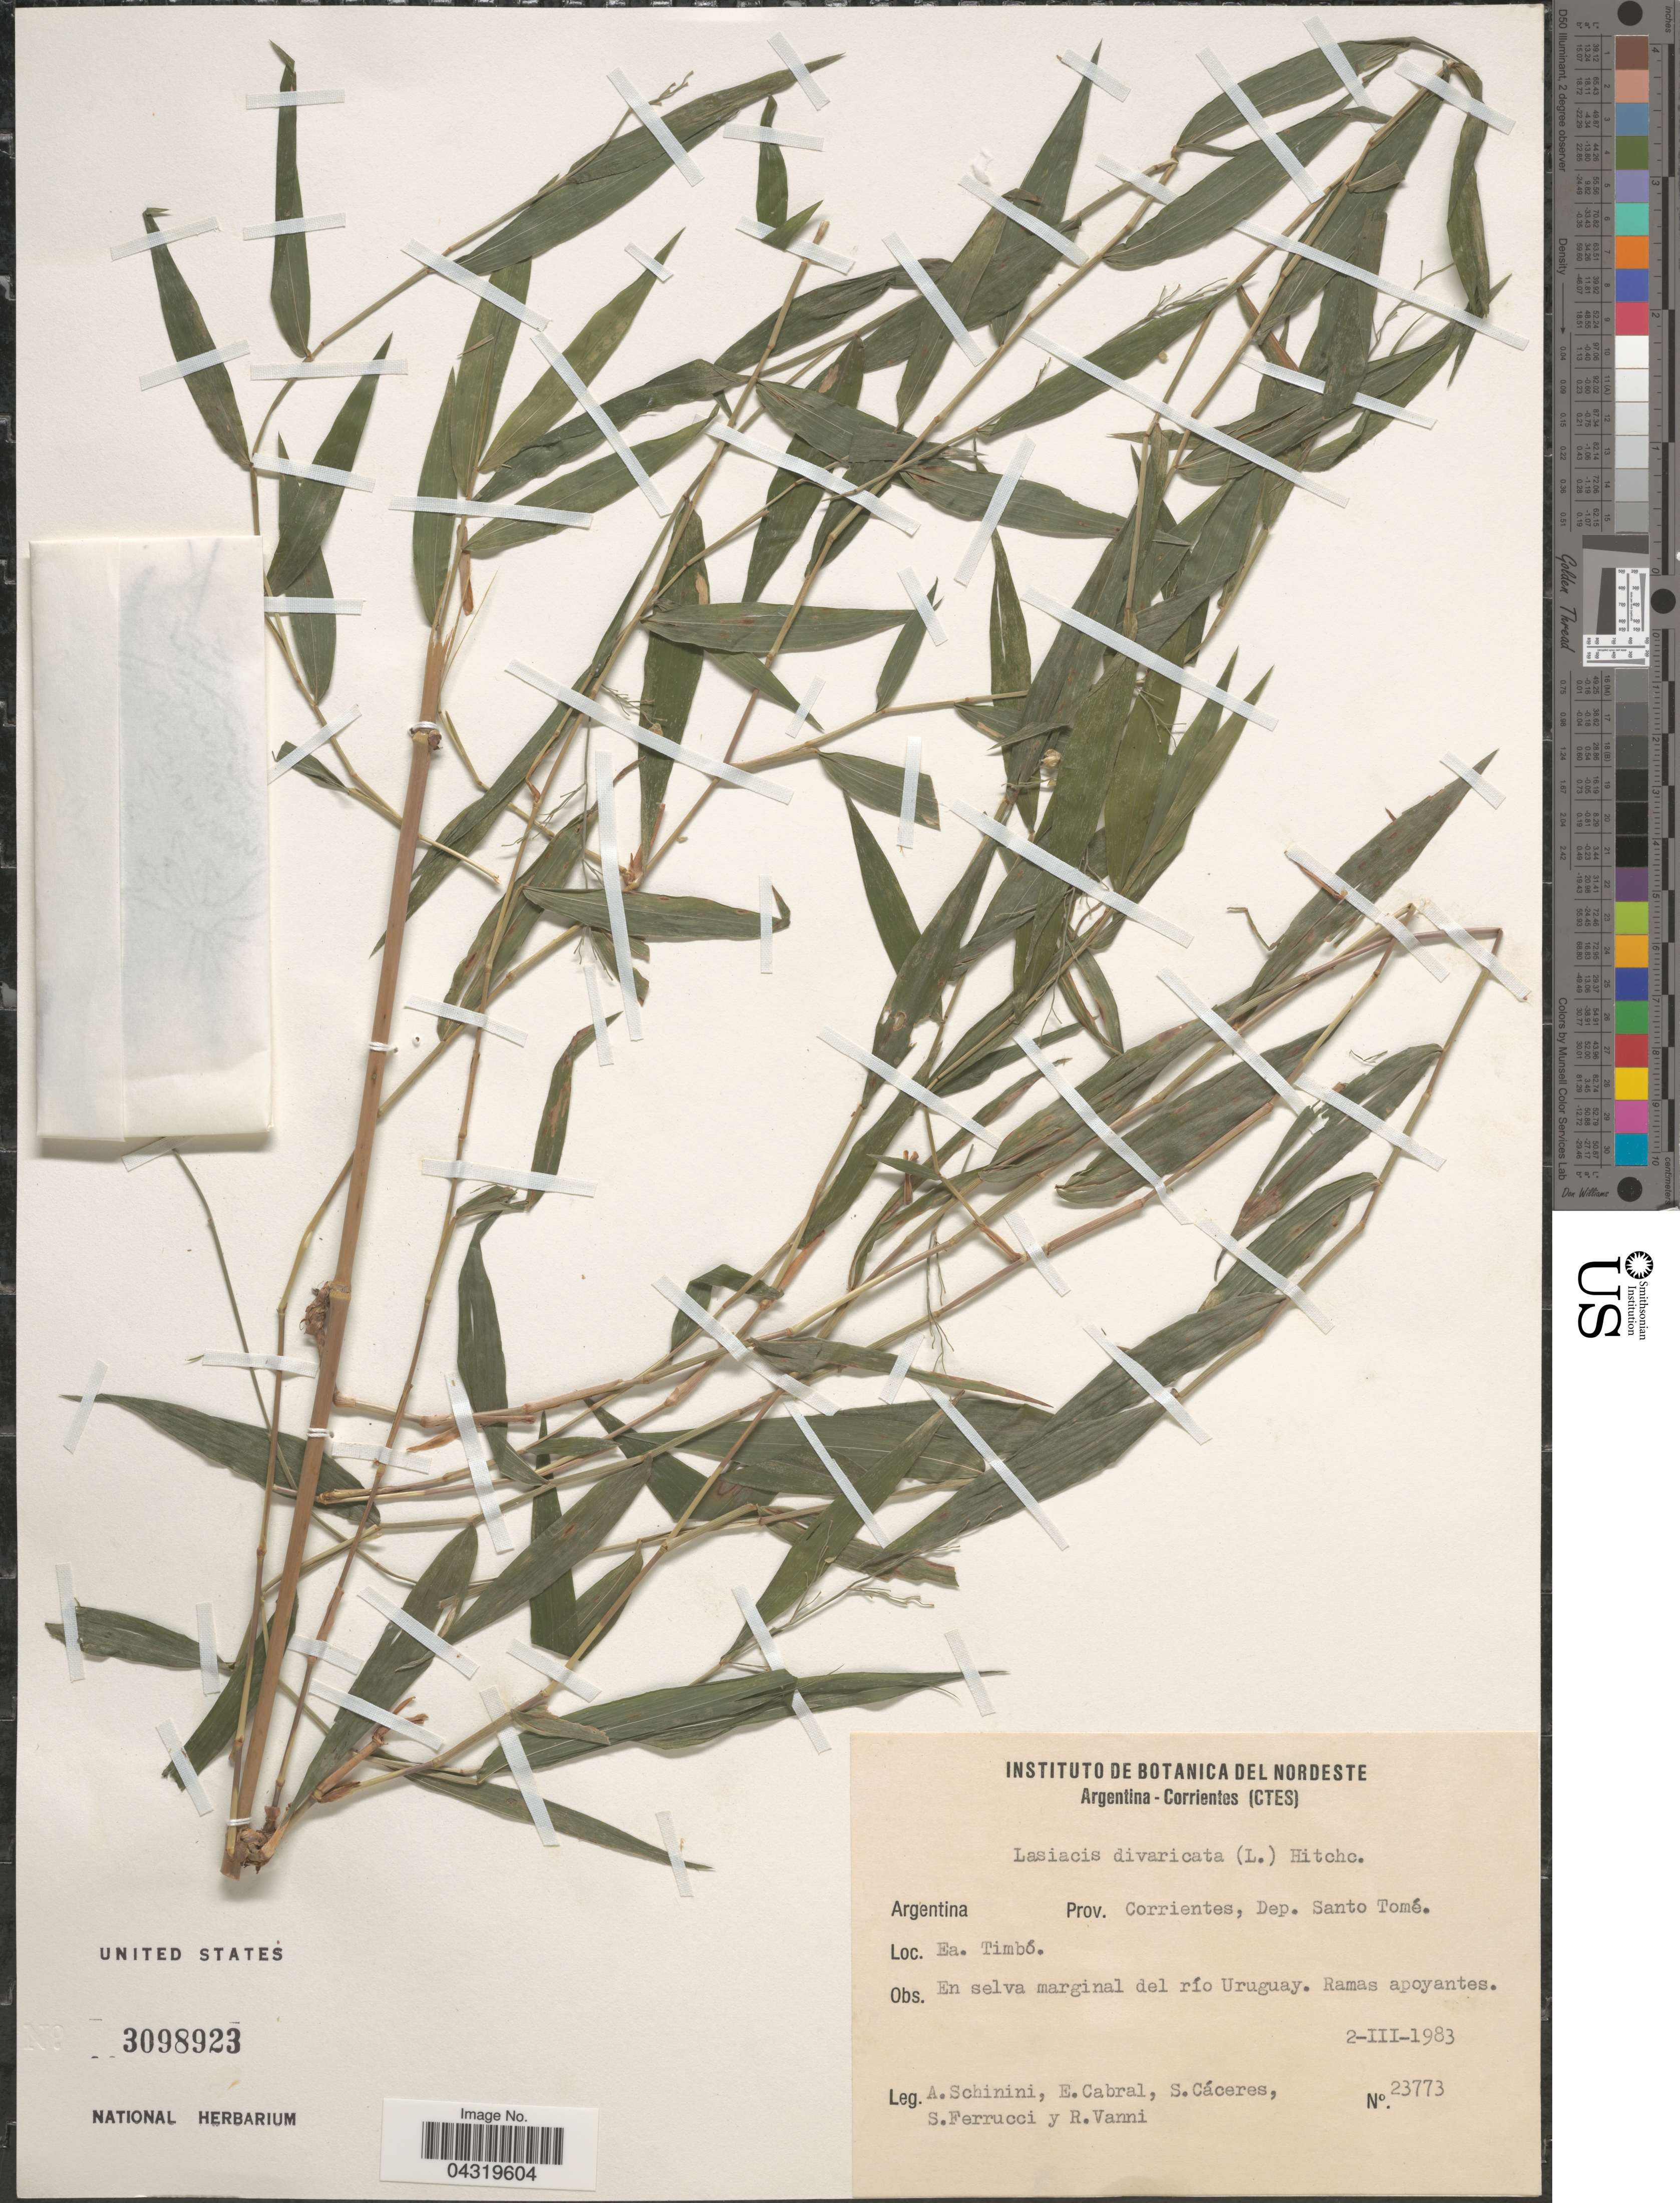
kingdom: Plantae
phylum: Tracheophyta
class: Liliopsida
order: Poales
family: Poaceae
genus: Lasiacis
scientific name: Lasiacis divaricata var. austroamericana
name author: Davidse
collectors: A. Schinini, E. Cabral, S. Cáceres, S. Ferrucci & R. Vanni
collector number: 23773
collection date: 1983-03-02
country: Argentina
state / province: Corrientes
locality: Dep. Santo Tomé. Ea. Timbó. En selva marginal del río Uruguay.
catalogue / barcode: US 3098923